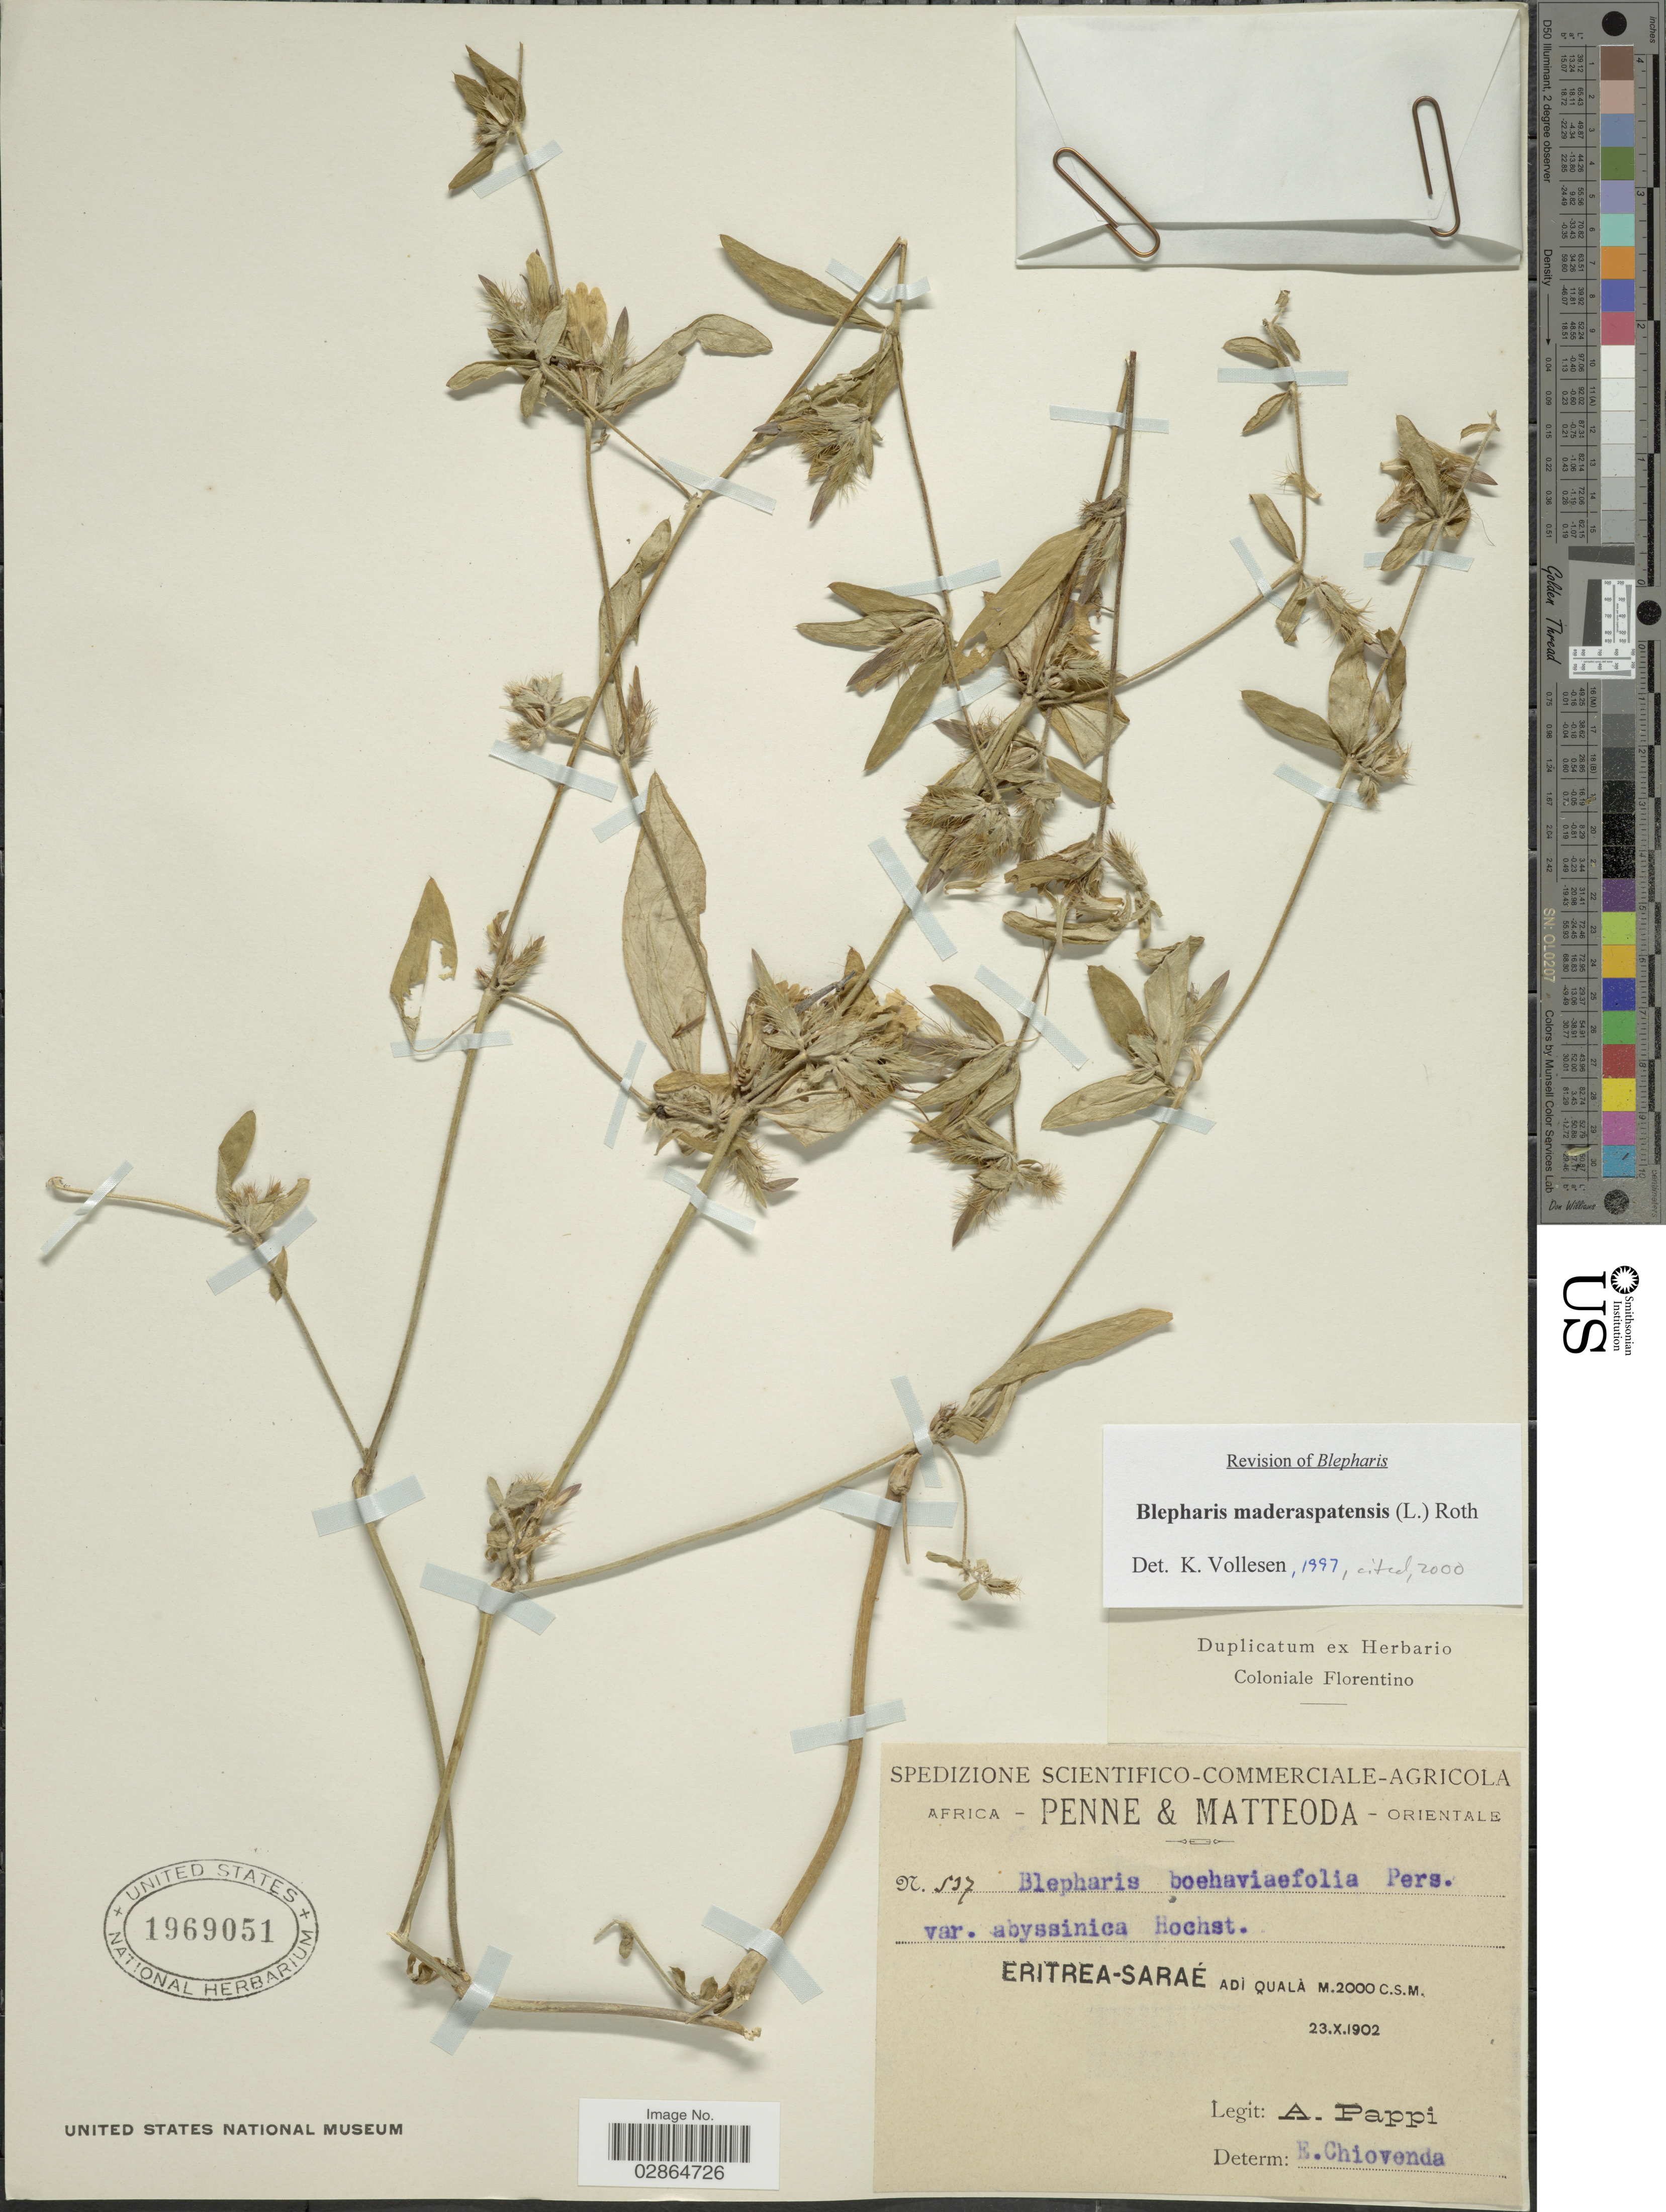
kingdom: Plantae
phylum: Tracheophyta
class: Magnoliopsida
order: Lamiales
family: Acanthaceae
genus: Blepharis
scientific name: Blepharis maderaspatensis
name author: (L.) B. Heyne ex Roth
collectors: A. Pappi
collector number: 537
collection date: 1902-10-23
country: Eritrea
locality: Penne & Matteoda Orientale, Eritrea - Saraé Adi Qualá.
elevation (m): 2000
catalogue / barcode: US 1969051